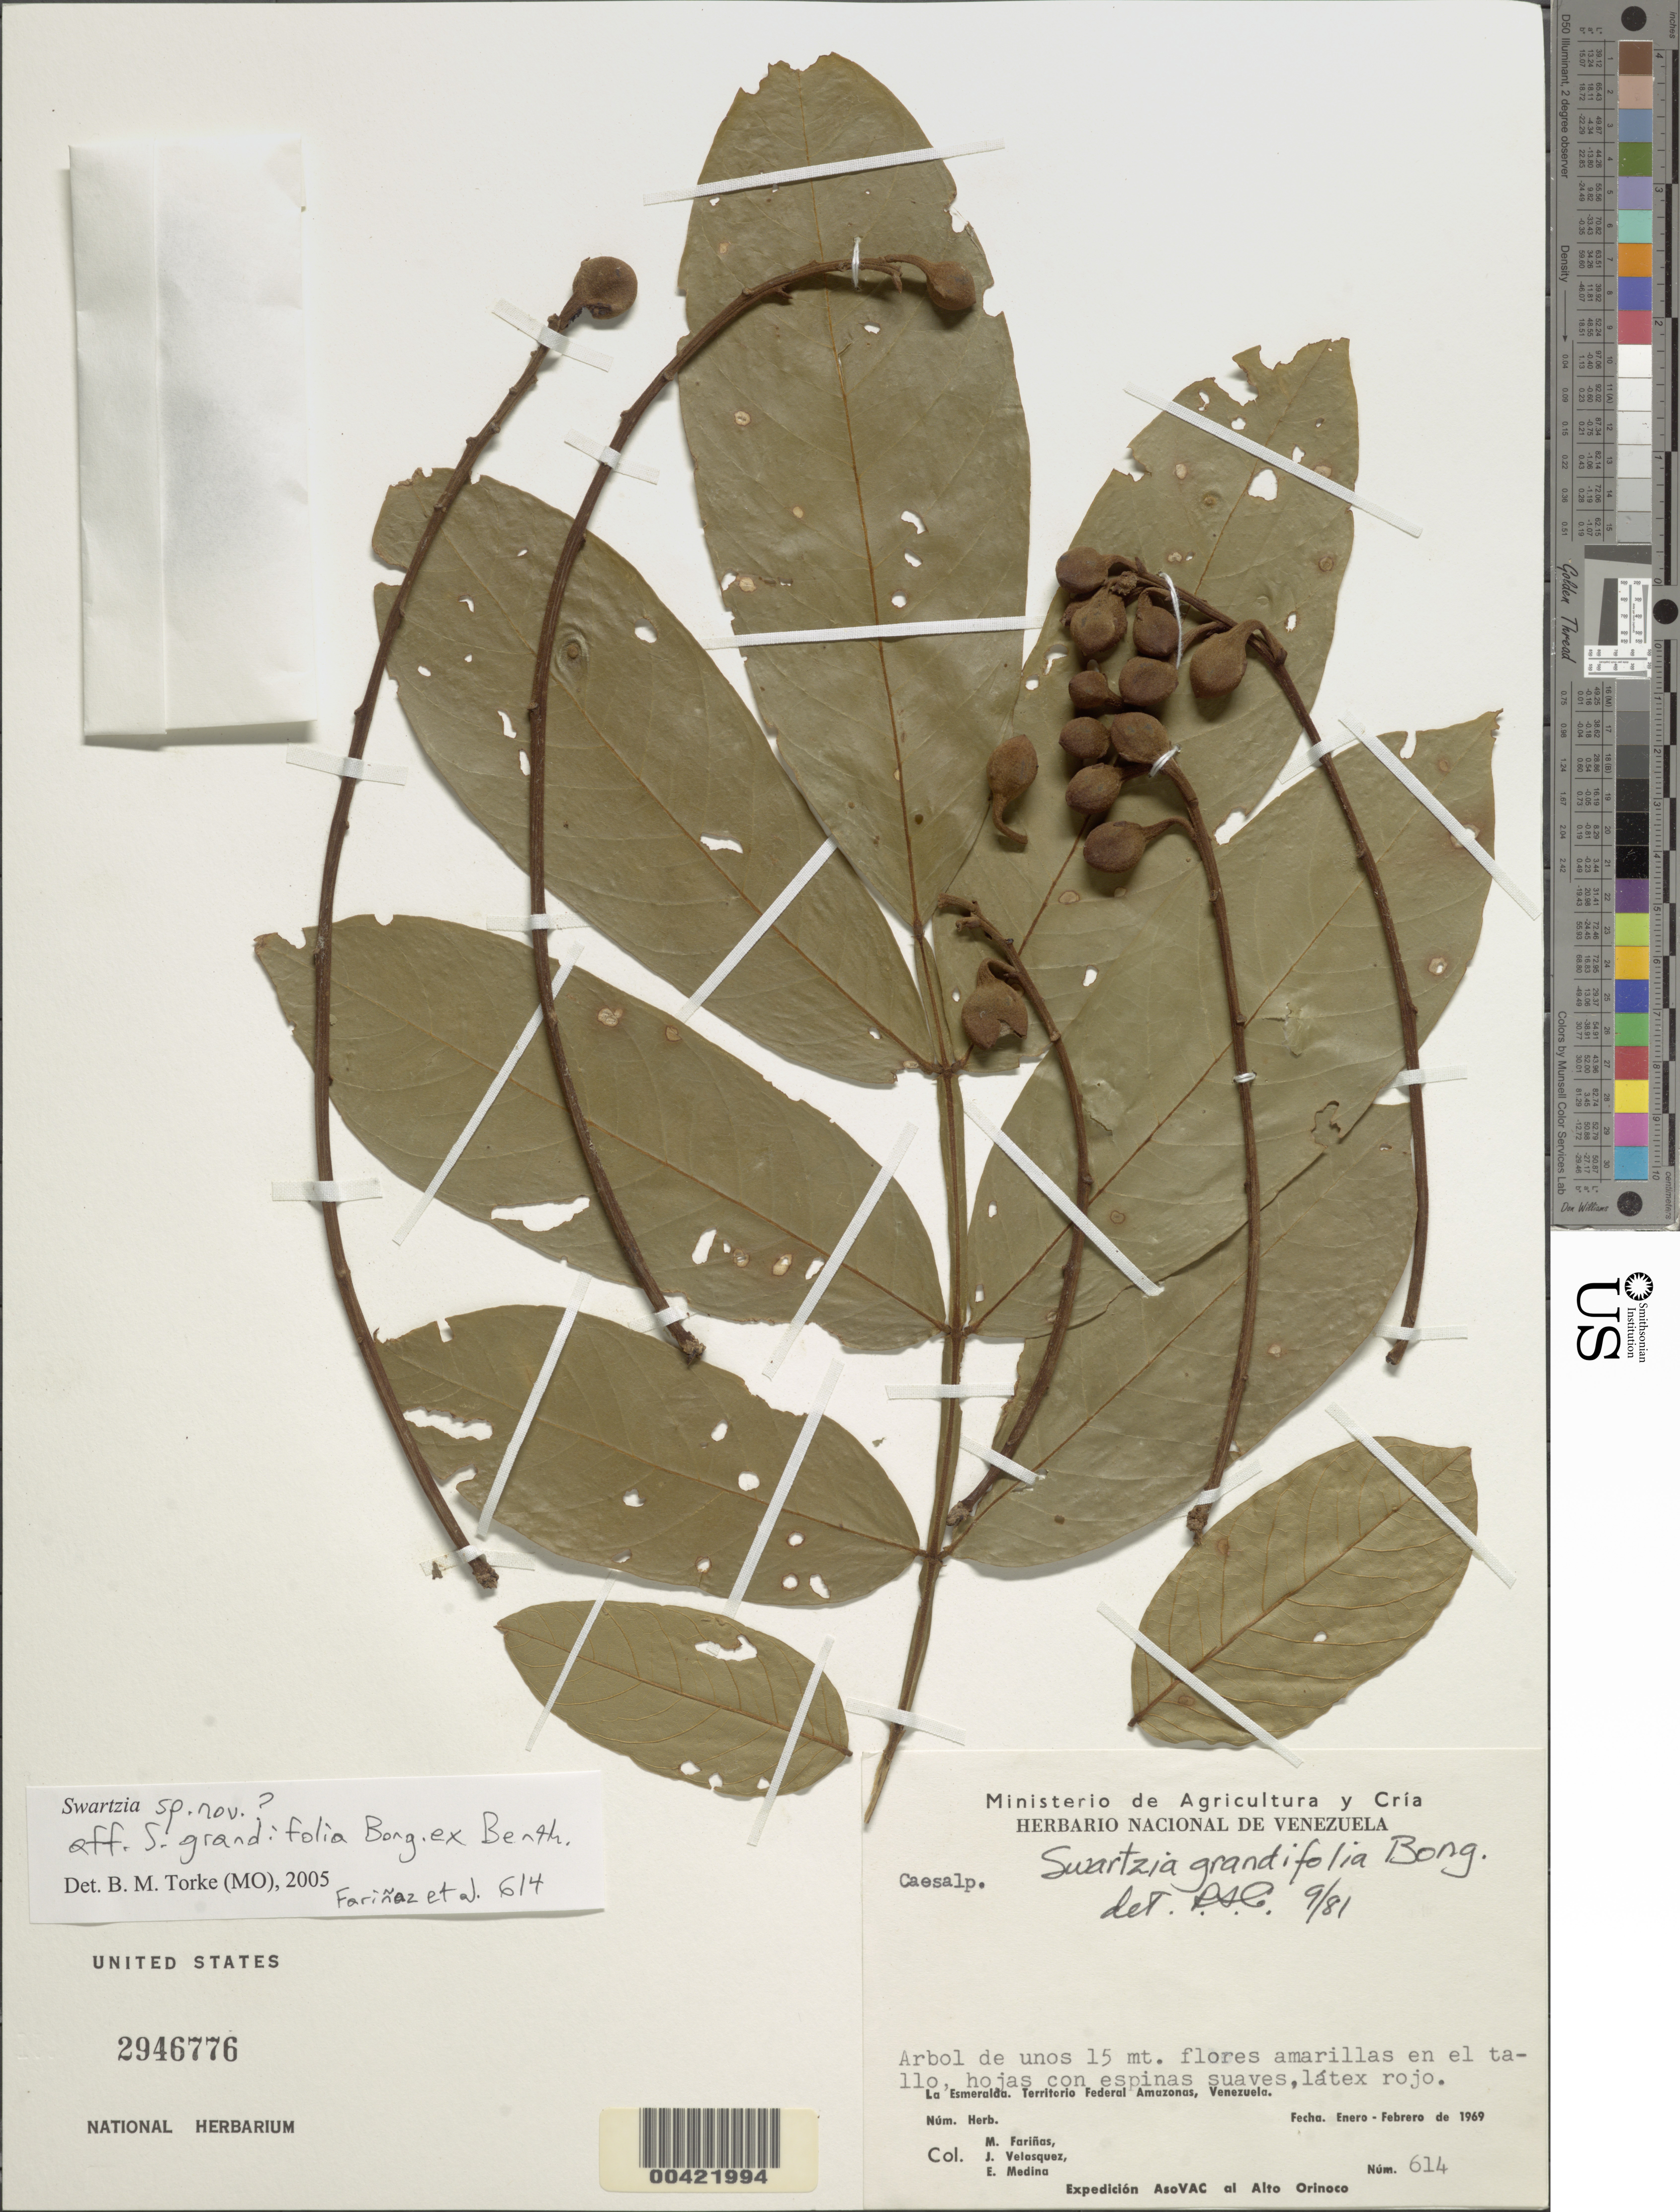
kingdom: Plantae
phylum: Tracheophyta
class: Magnoliopsida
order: Fabales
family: Fabaceae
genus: Swartzia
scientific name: Swartzia sp. nov. aff. grandifolia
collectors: M. Fariñas, J. Velasquez & E. Medina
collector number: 614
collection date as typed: Jan 1969 to -- Feb 1969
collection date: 1969-01/1969-02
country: Venezuela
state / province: Amazonas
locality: La Esmeralda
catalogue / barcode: US 2946776